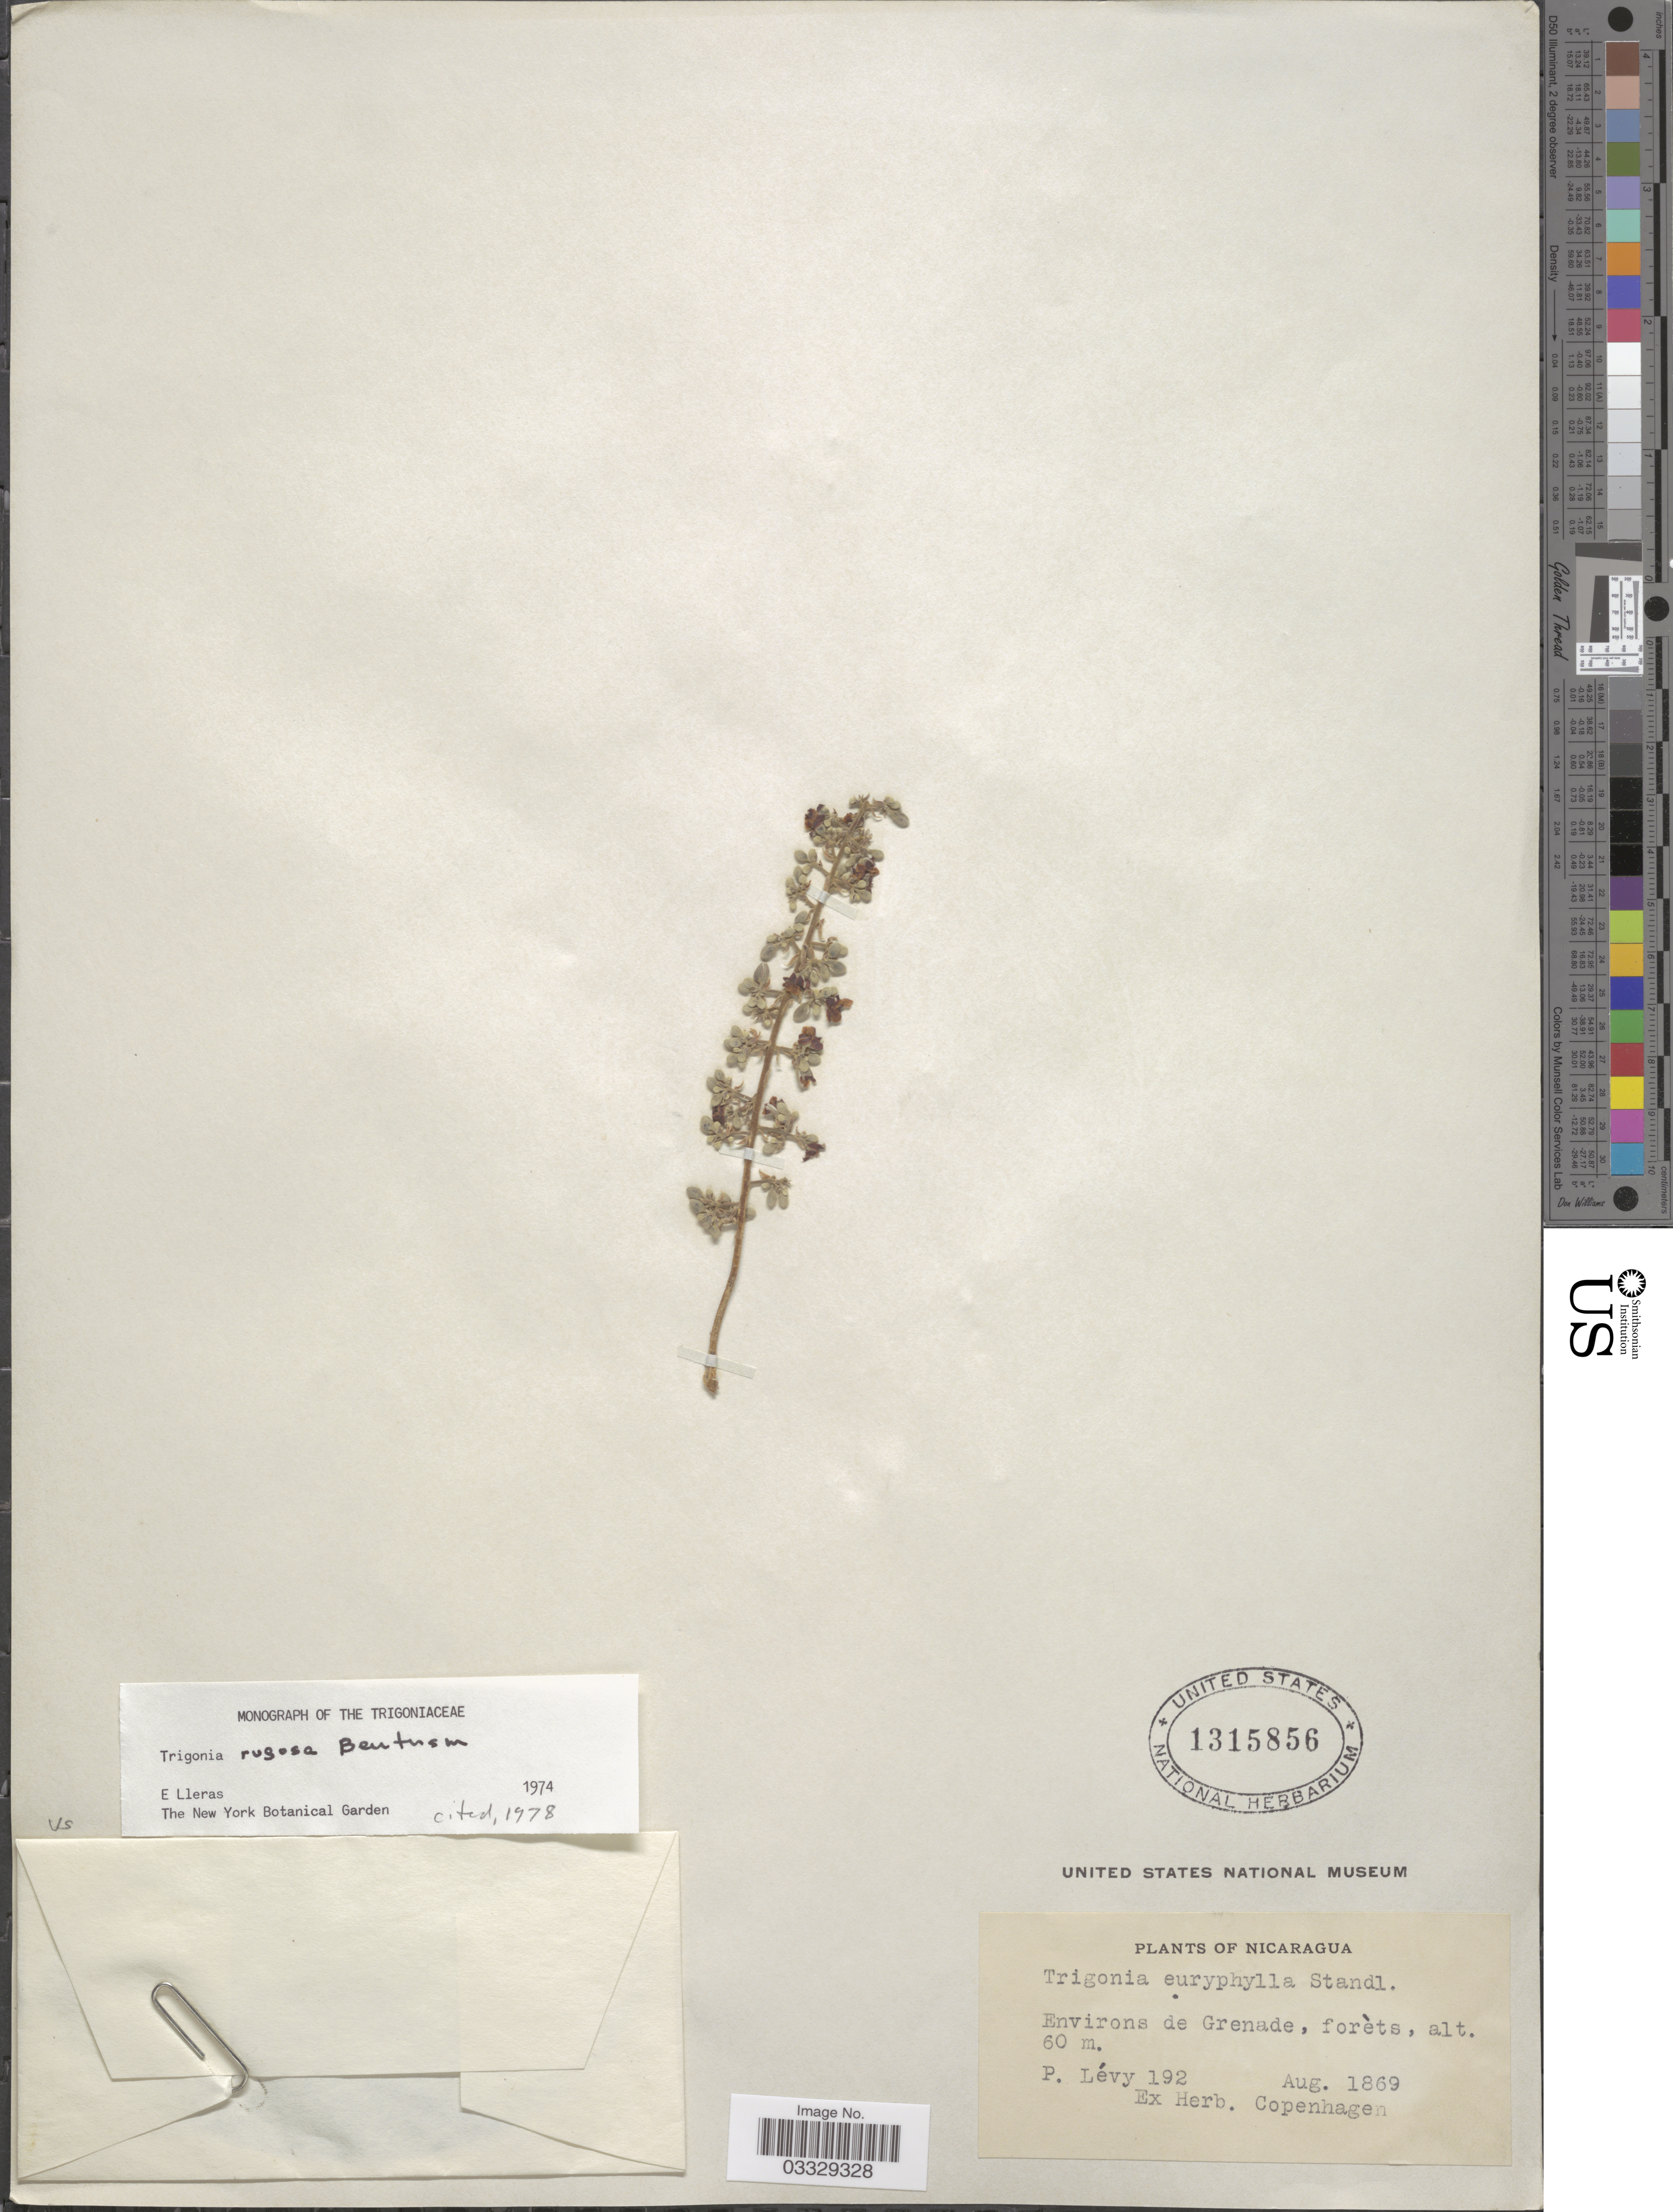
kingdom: Plantae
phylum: Tracheophyta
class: Magnoliopsida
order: Malpighiales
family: Trigoniaceae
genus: Trigonia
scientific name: Trigonia rugosa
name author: Benth.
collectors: P. Levy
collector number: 192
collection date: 1869-08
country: Nicaragua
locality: Environs de Grenade.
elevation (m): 60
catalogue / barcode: US 1315856